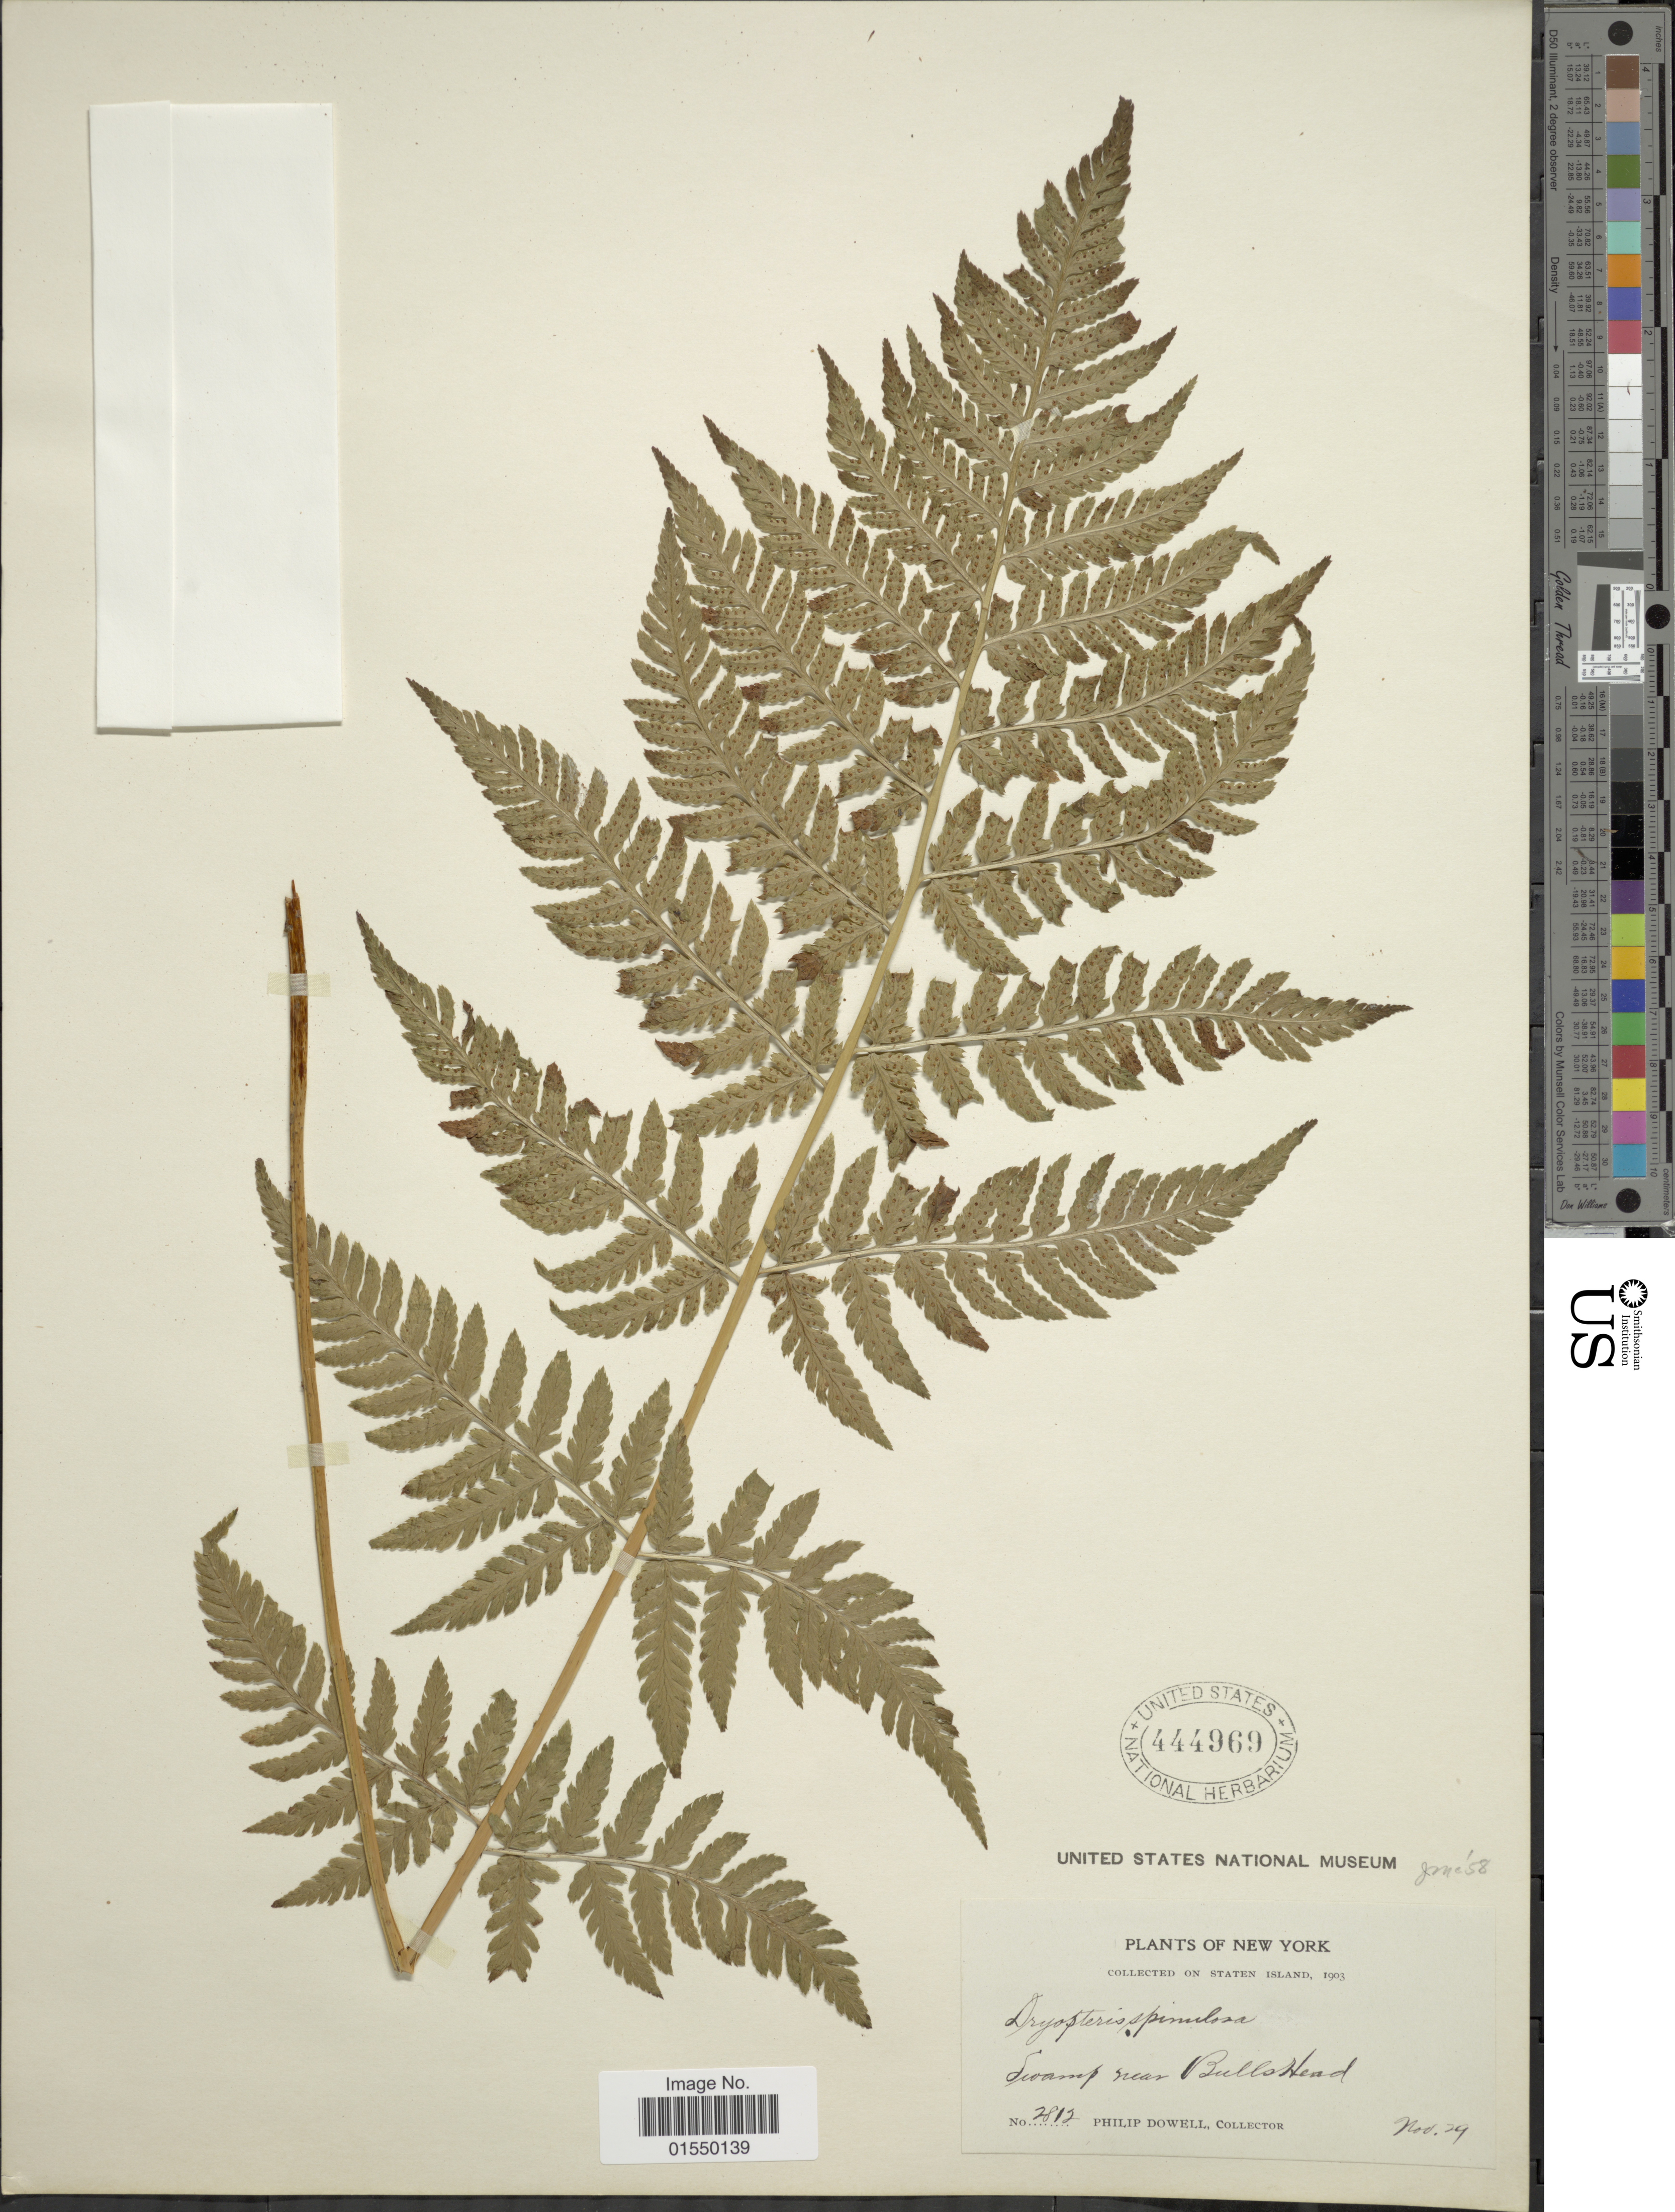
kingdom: Plantae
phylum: Tracheophyta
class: Polypodiopsida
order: Polypodiales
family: Dryopteridaceae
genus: Dryopteris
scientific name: Dryopteris carthusiana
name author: (Villars) H.P. Fuchs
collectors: P. Dowell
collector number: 2812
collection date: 1903-11-29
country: United States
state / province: New York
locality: Staten Island, swamp near Bulls Head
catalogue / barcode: US 444969